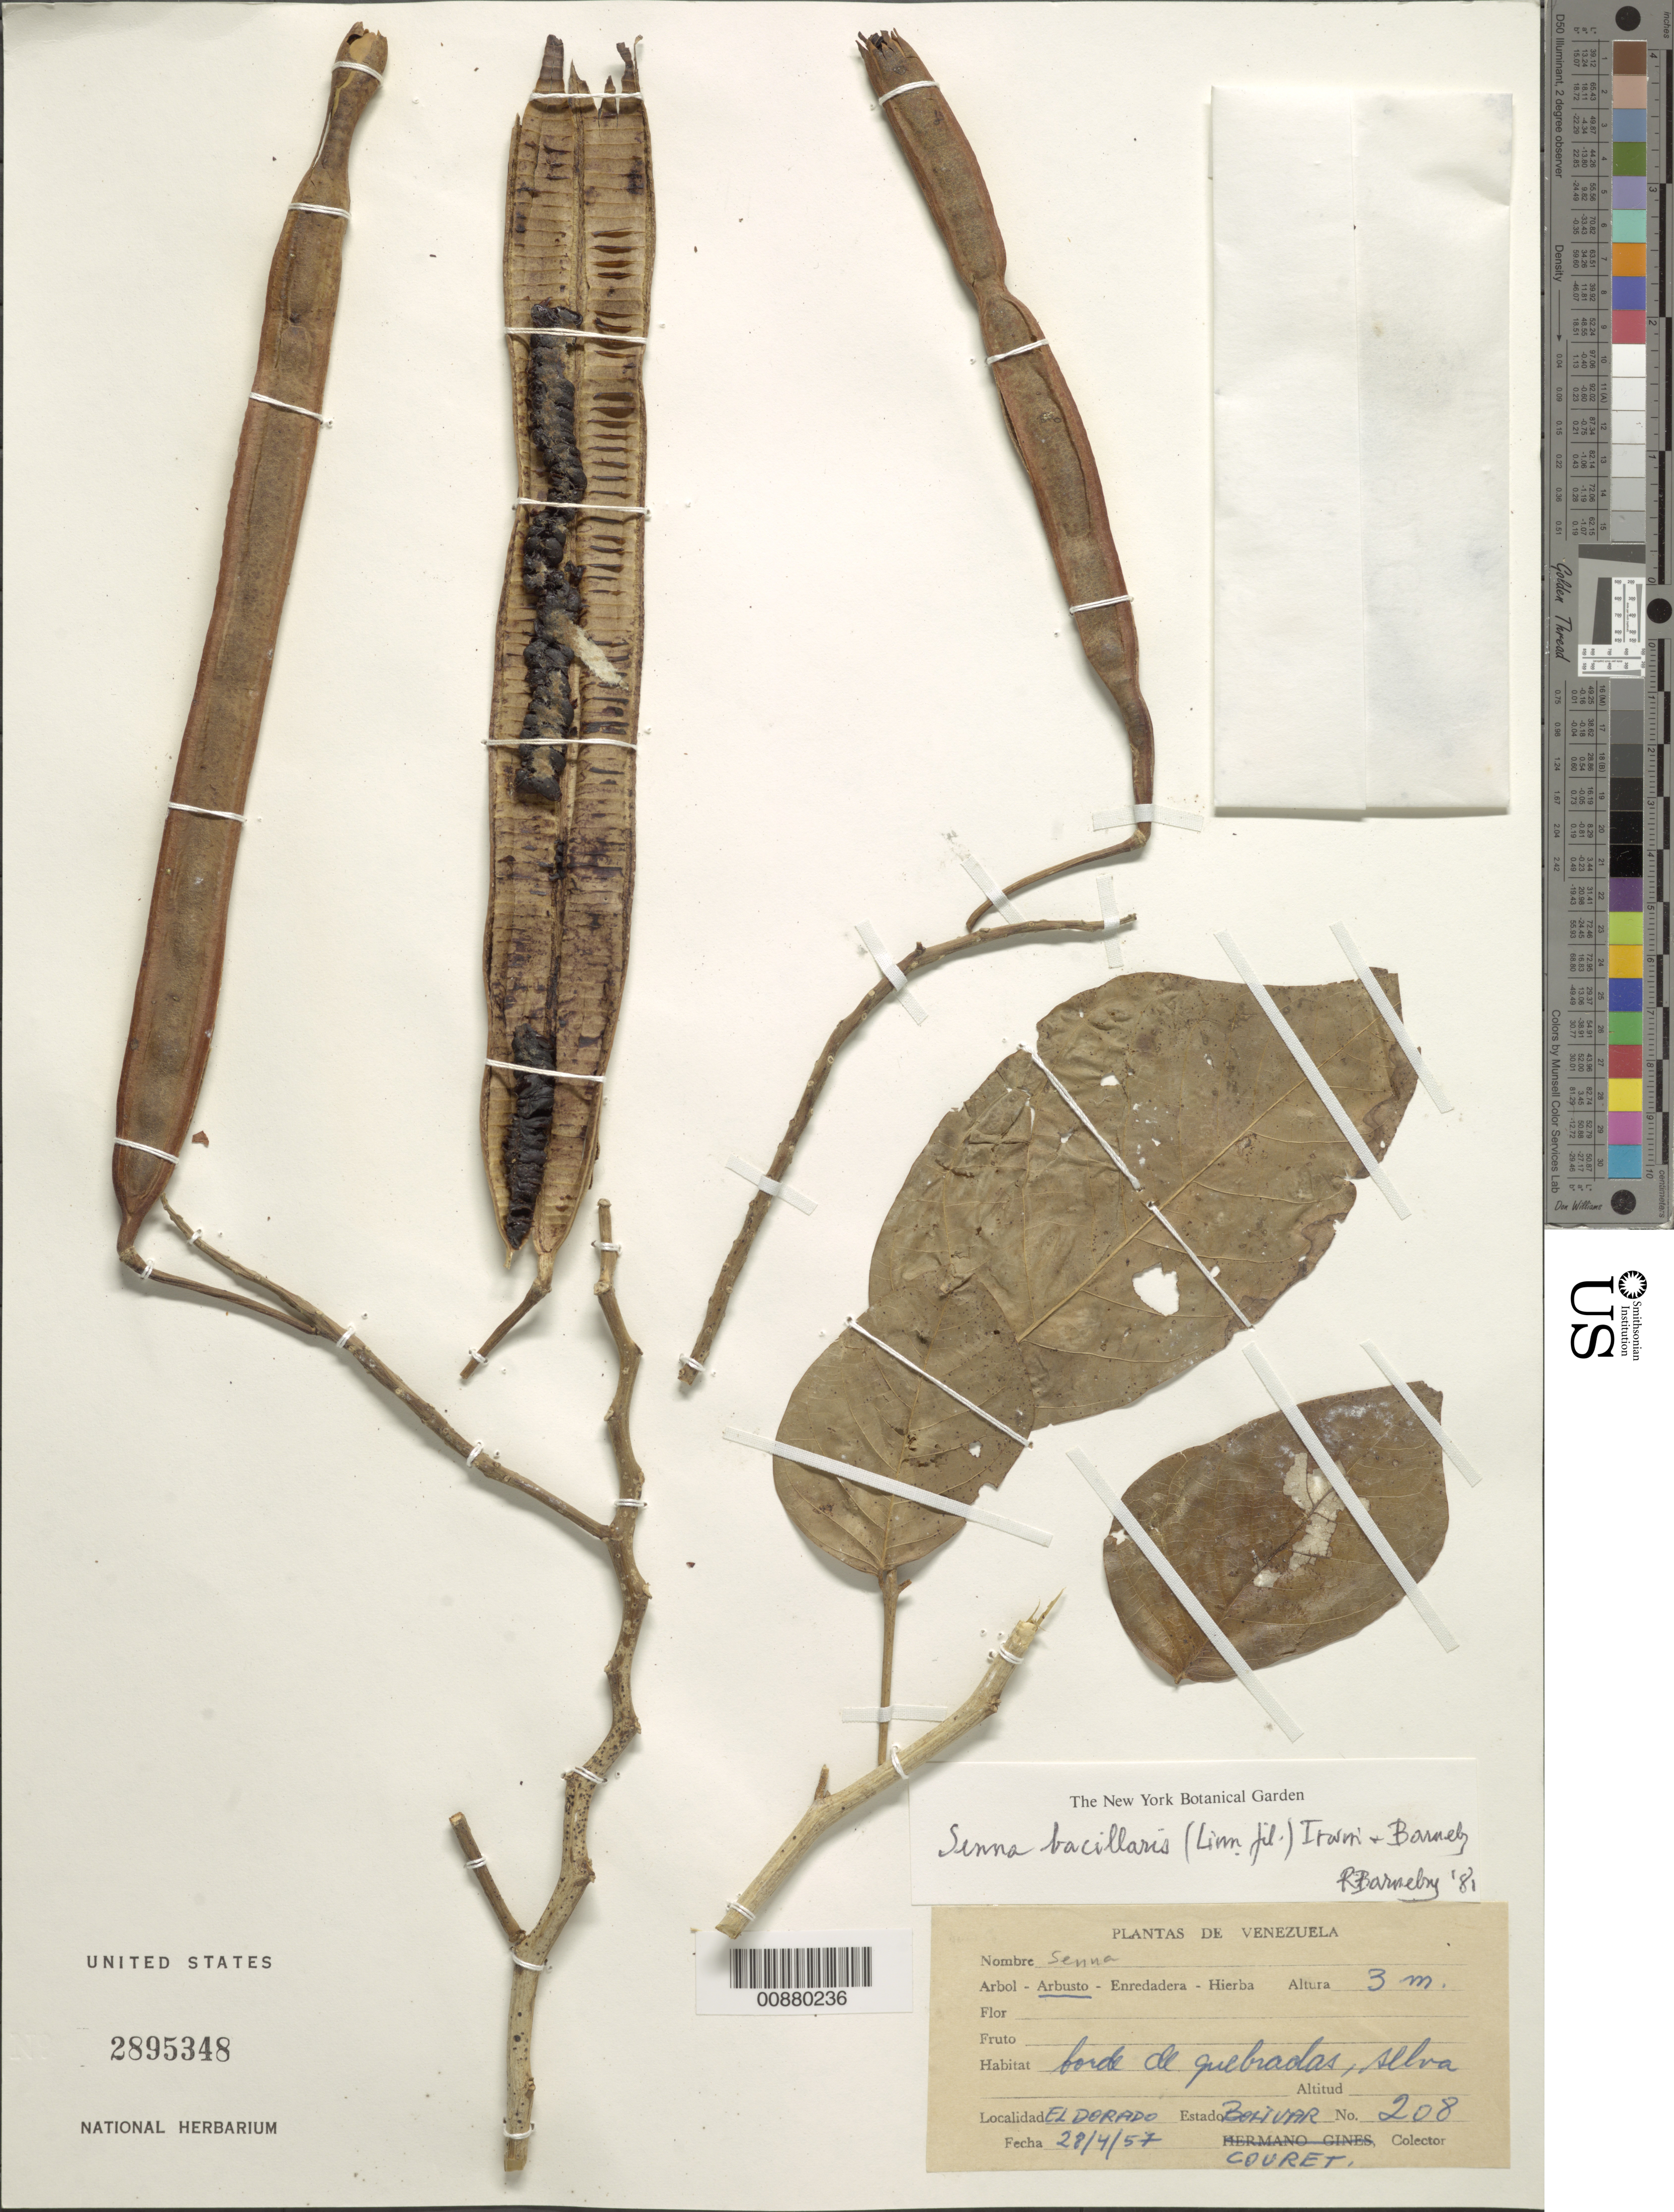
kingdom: Plantae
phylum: Tracheophyta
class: Magnoliopsida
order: Fabales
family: Fabaceae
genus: Senna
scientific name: Senna bacillaris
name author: (L. f.) H.S. Irwin & Barneby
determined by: Barneby, Rupert C., (NY)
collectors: -. Couret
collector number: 208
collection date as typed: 28-Apr-57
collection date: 1957-04-28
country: Venezuela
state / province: Bolívar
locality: El Dorado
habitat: Borde de quebradas, selva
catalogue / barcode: US 2895348